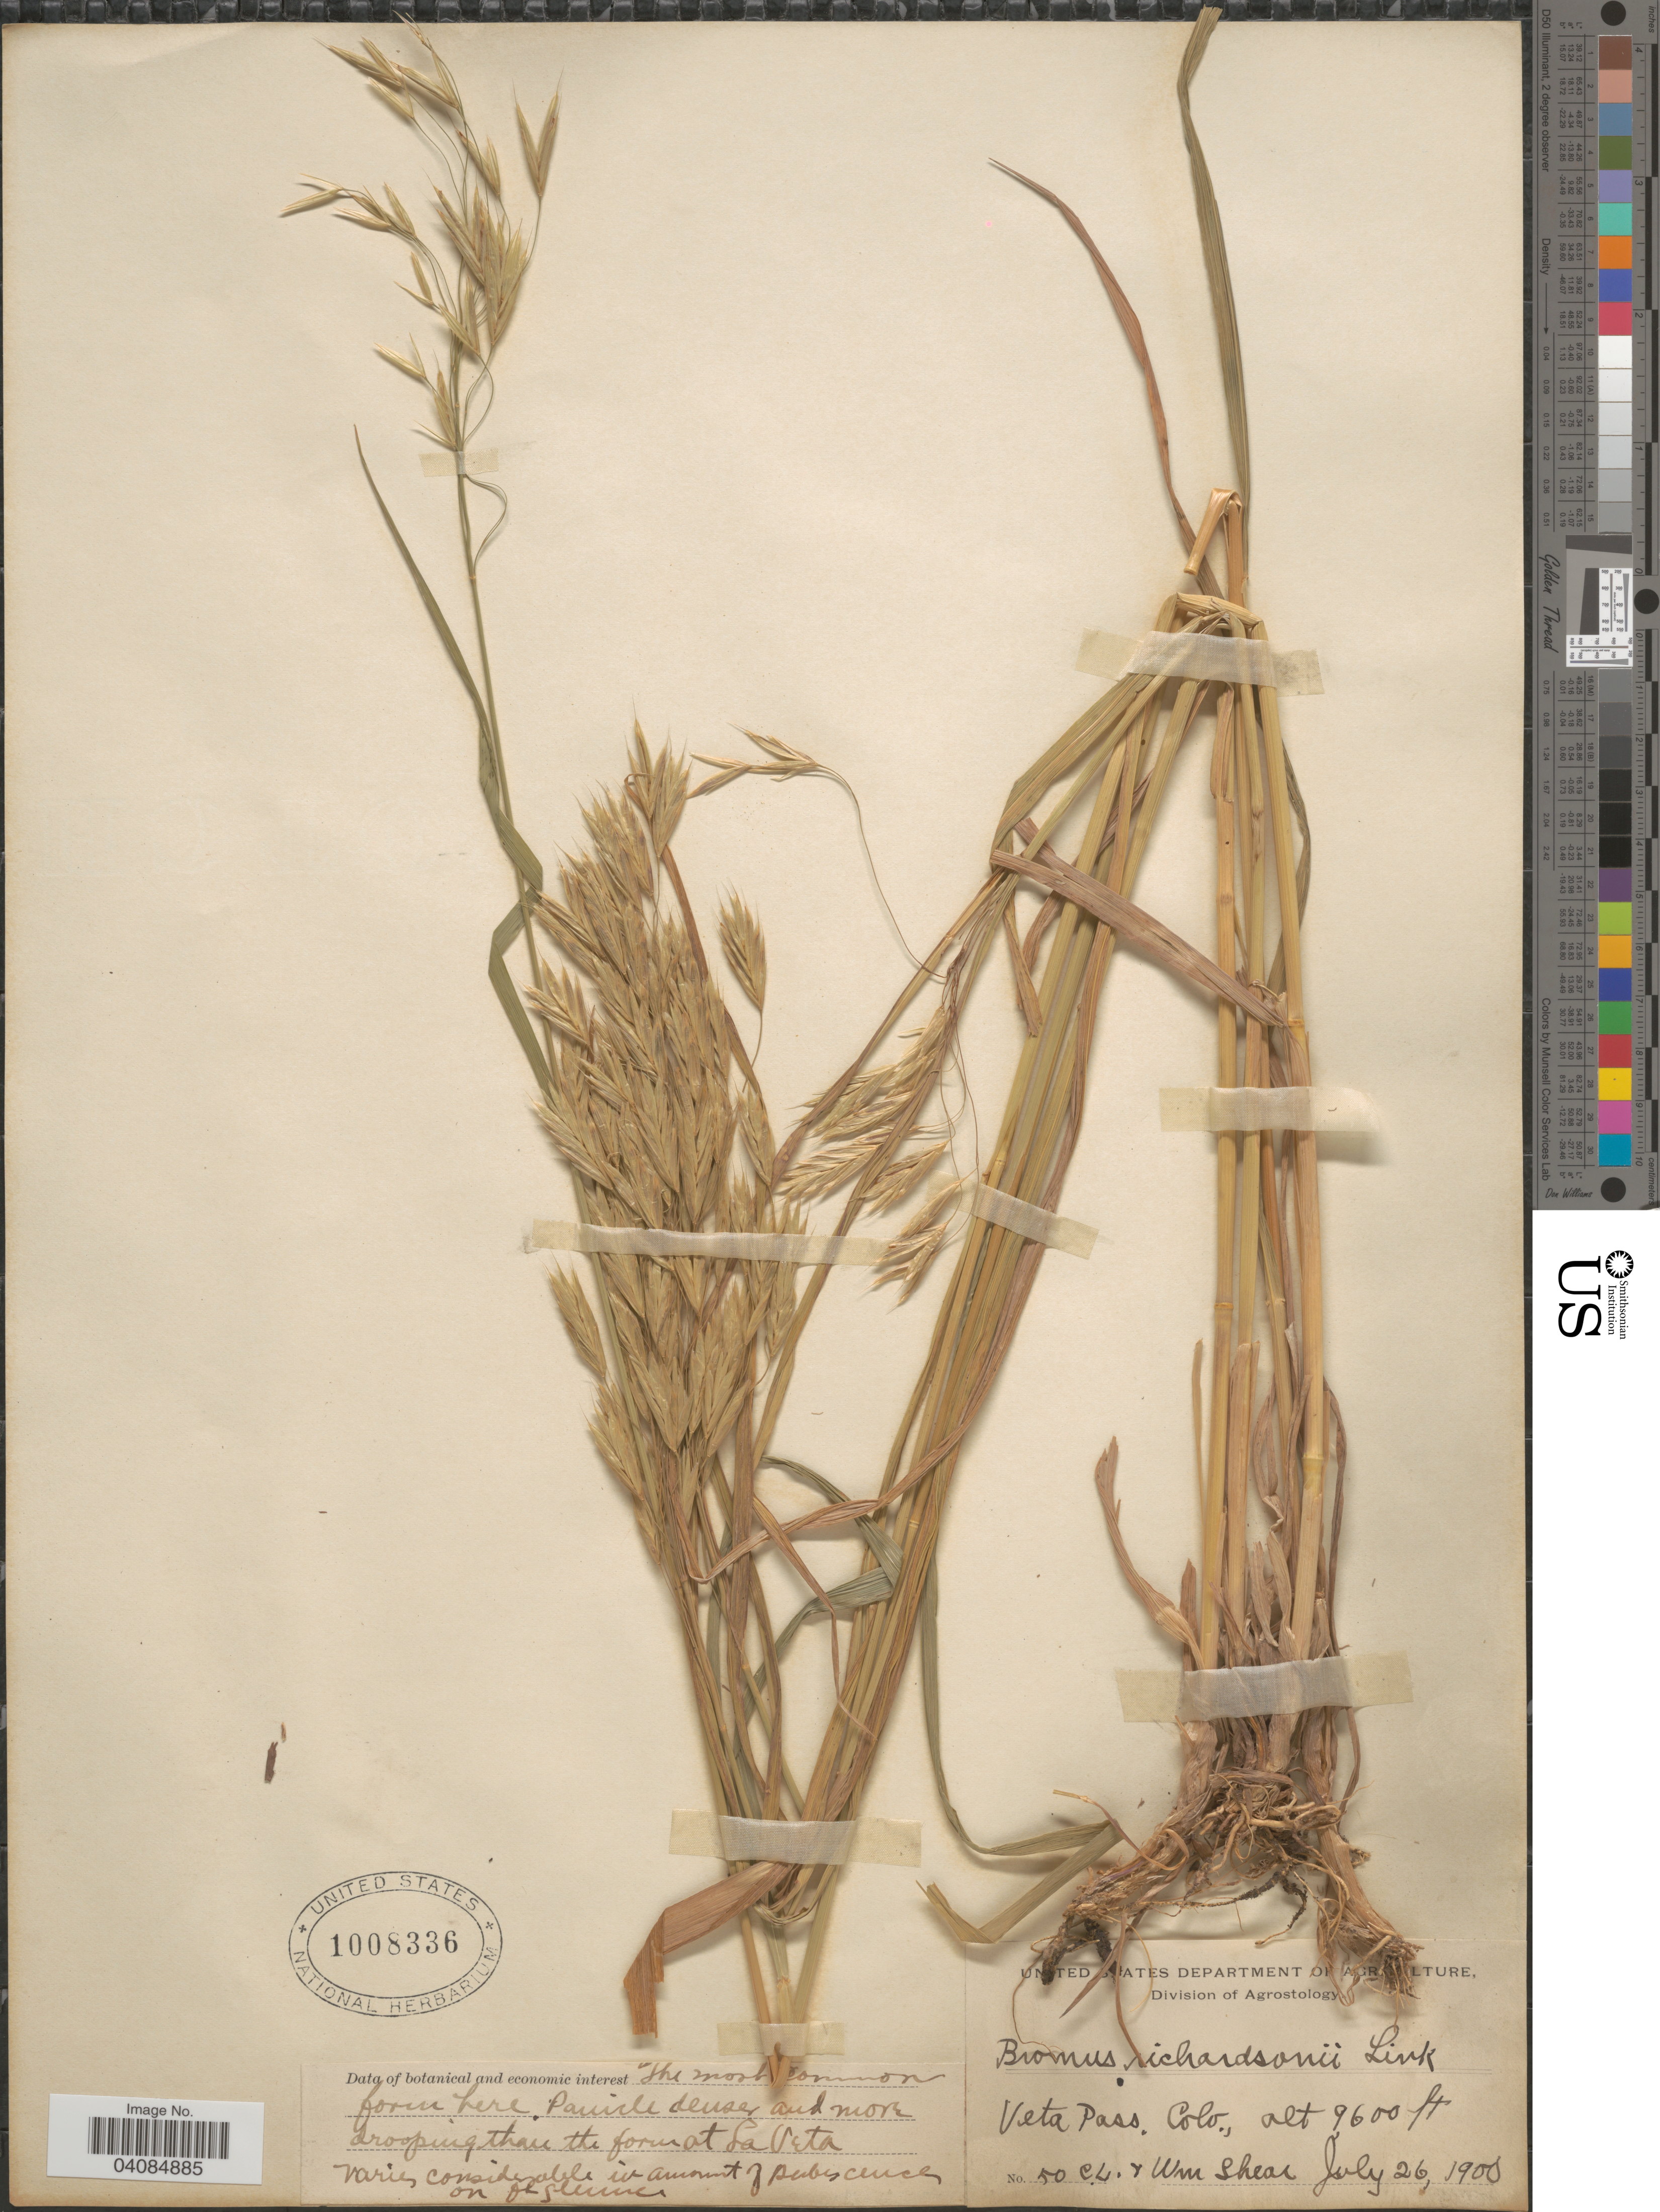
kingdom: Plantae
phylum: Tracheophyta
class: Liliopsida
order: Poales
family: Poaceae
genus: Bromus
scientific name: Bromus racemosus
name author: L.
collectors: C. L. Shear & W. Shear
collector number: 50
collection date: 1900-07-26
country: United States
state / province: Colorado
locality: Veta Pass.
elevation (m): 2926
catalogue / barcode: US 1008336